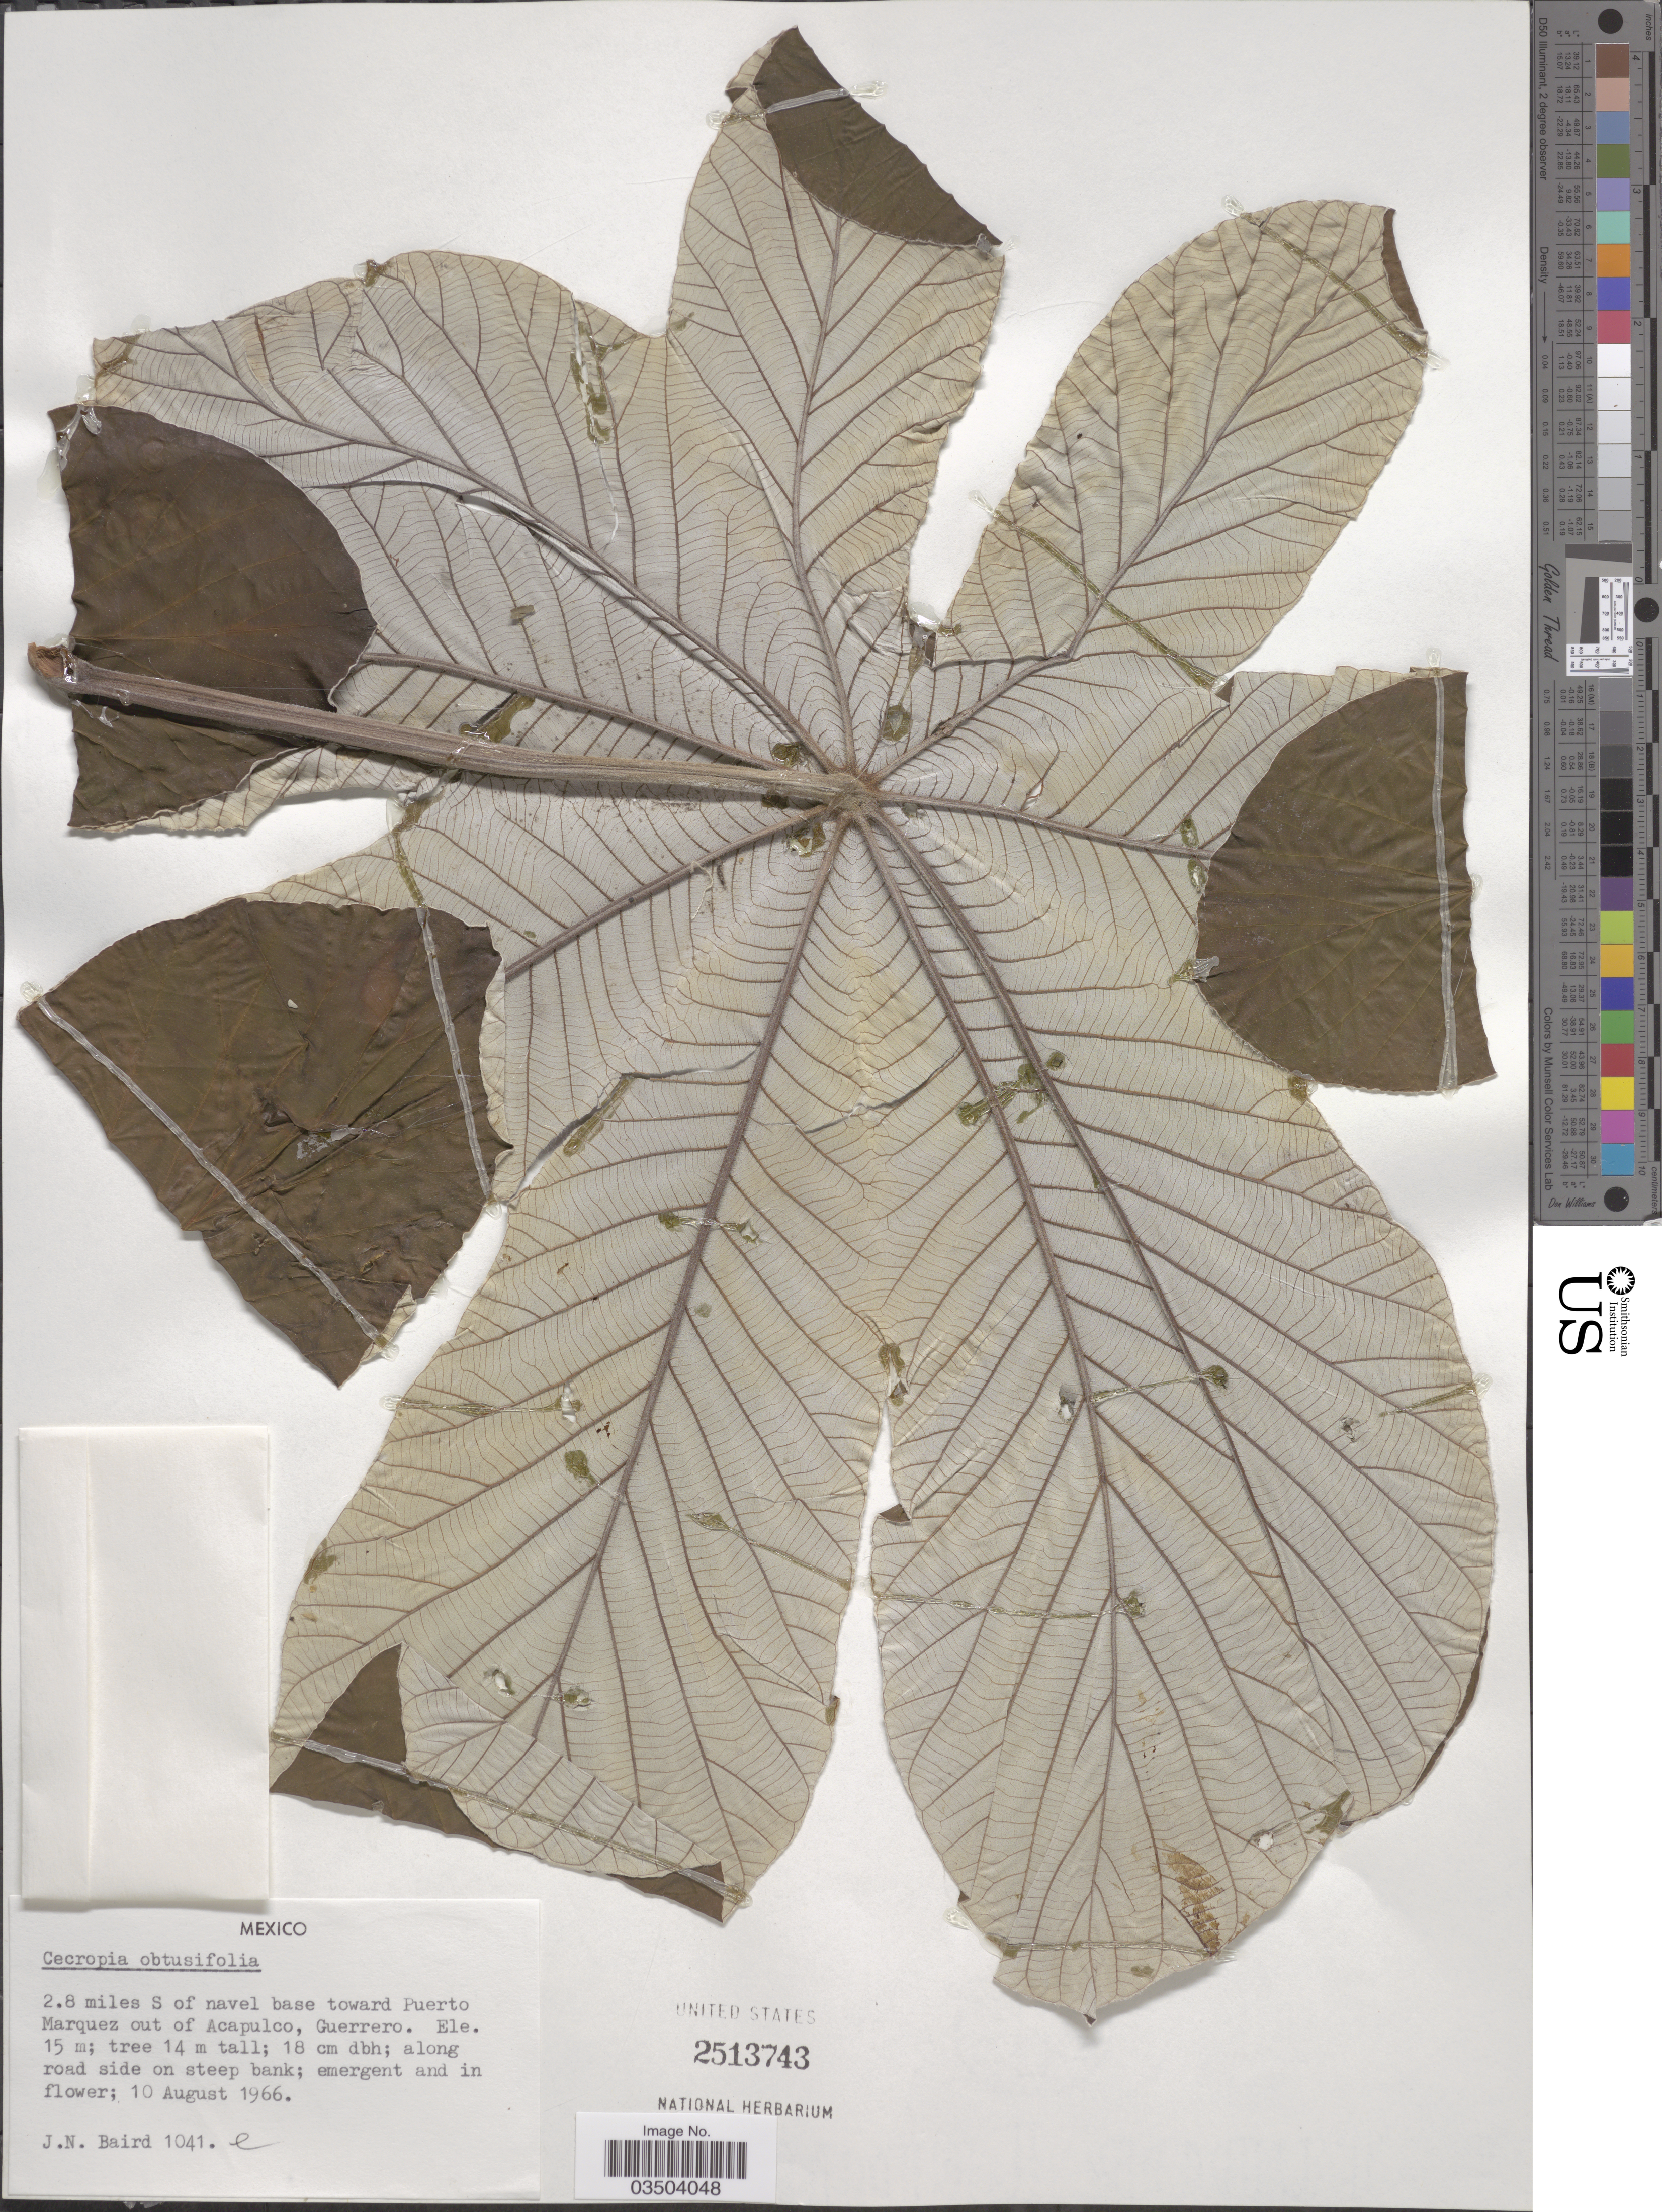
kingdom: Plantae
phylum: Tracheophyta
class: Magnoliopsida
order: Rosales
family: Urticaceae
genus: Cecropia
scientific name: Cecropia obtusifolia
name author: Bertol.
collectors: J. Baird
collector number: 1041e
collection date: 1966-08-10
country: Mexico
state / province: Guerrero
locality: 2.8 miles S of navel base toward Puerto Marquez out of Acapulco.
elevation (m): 15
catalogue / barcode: US 2513743